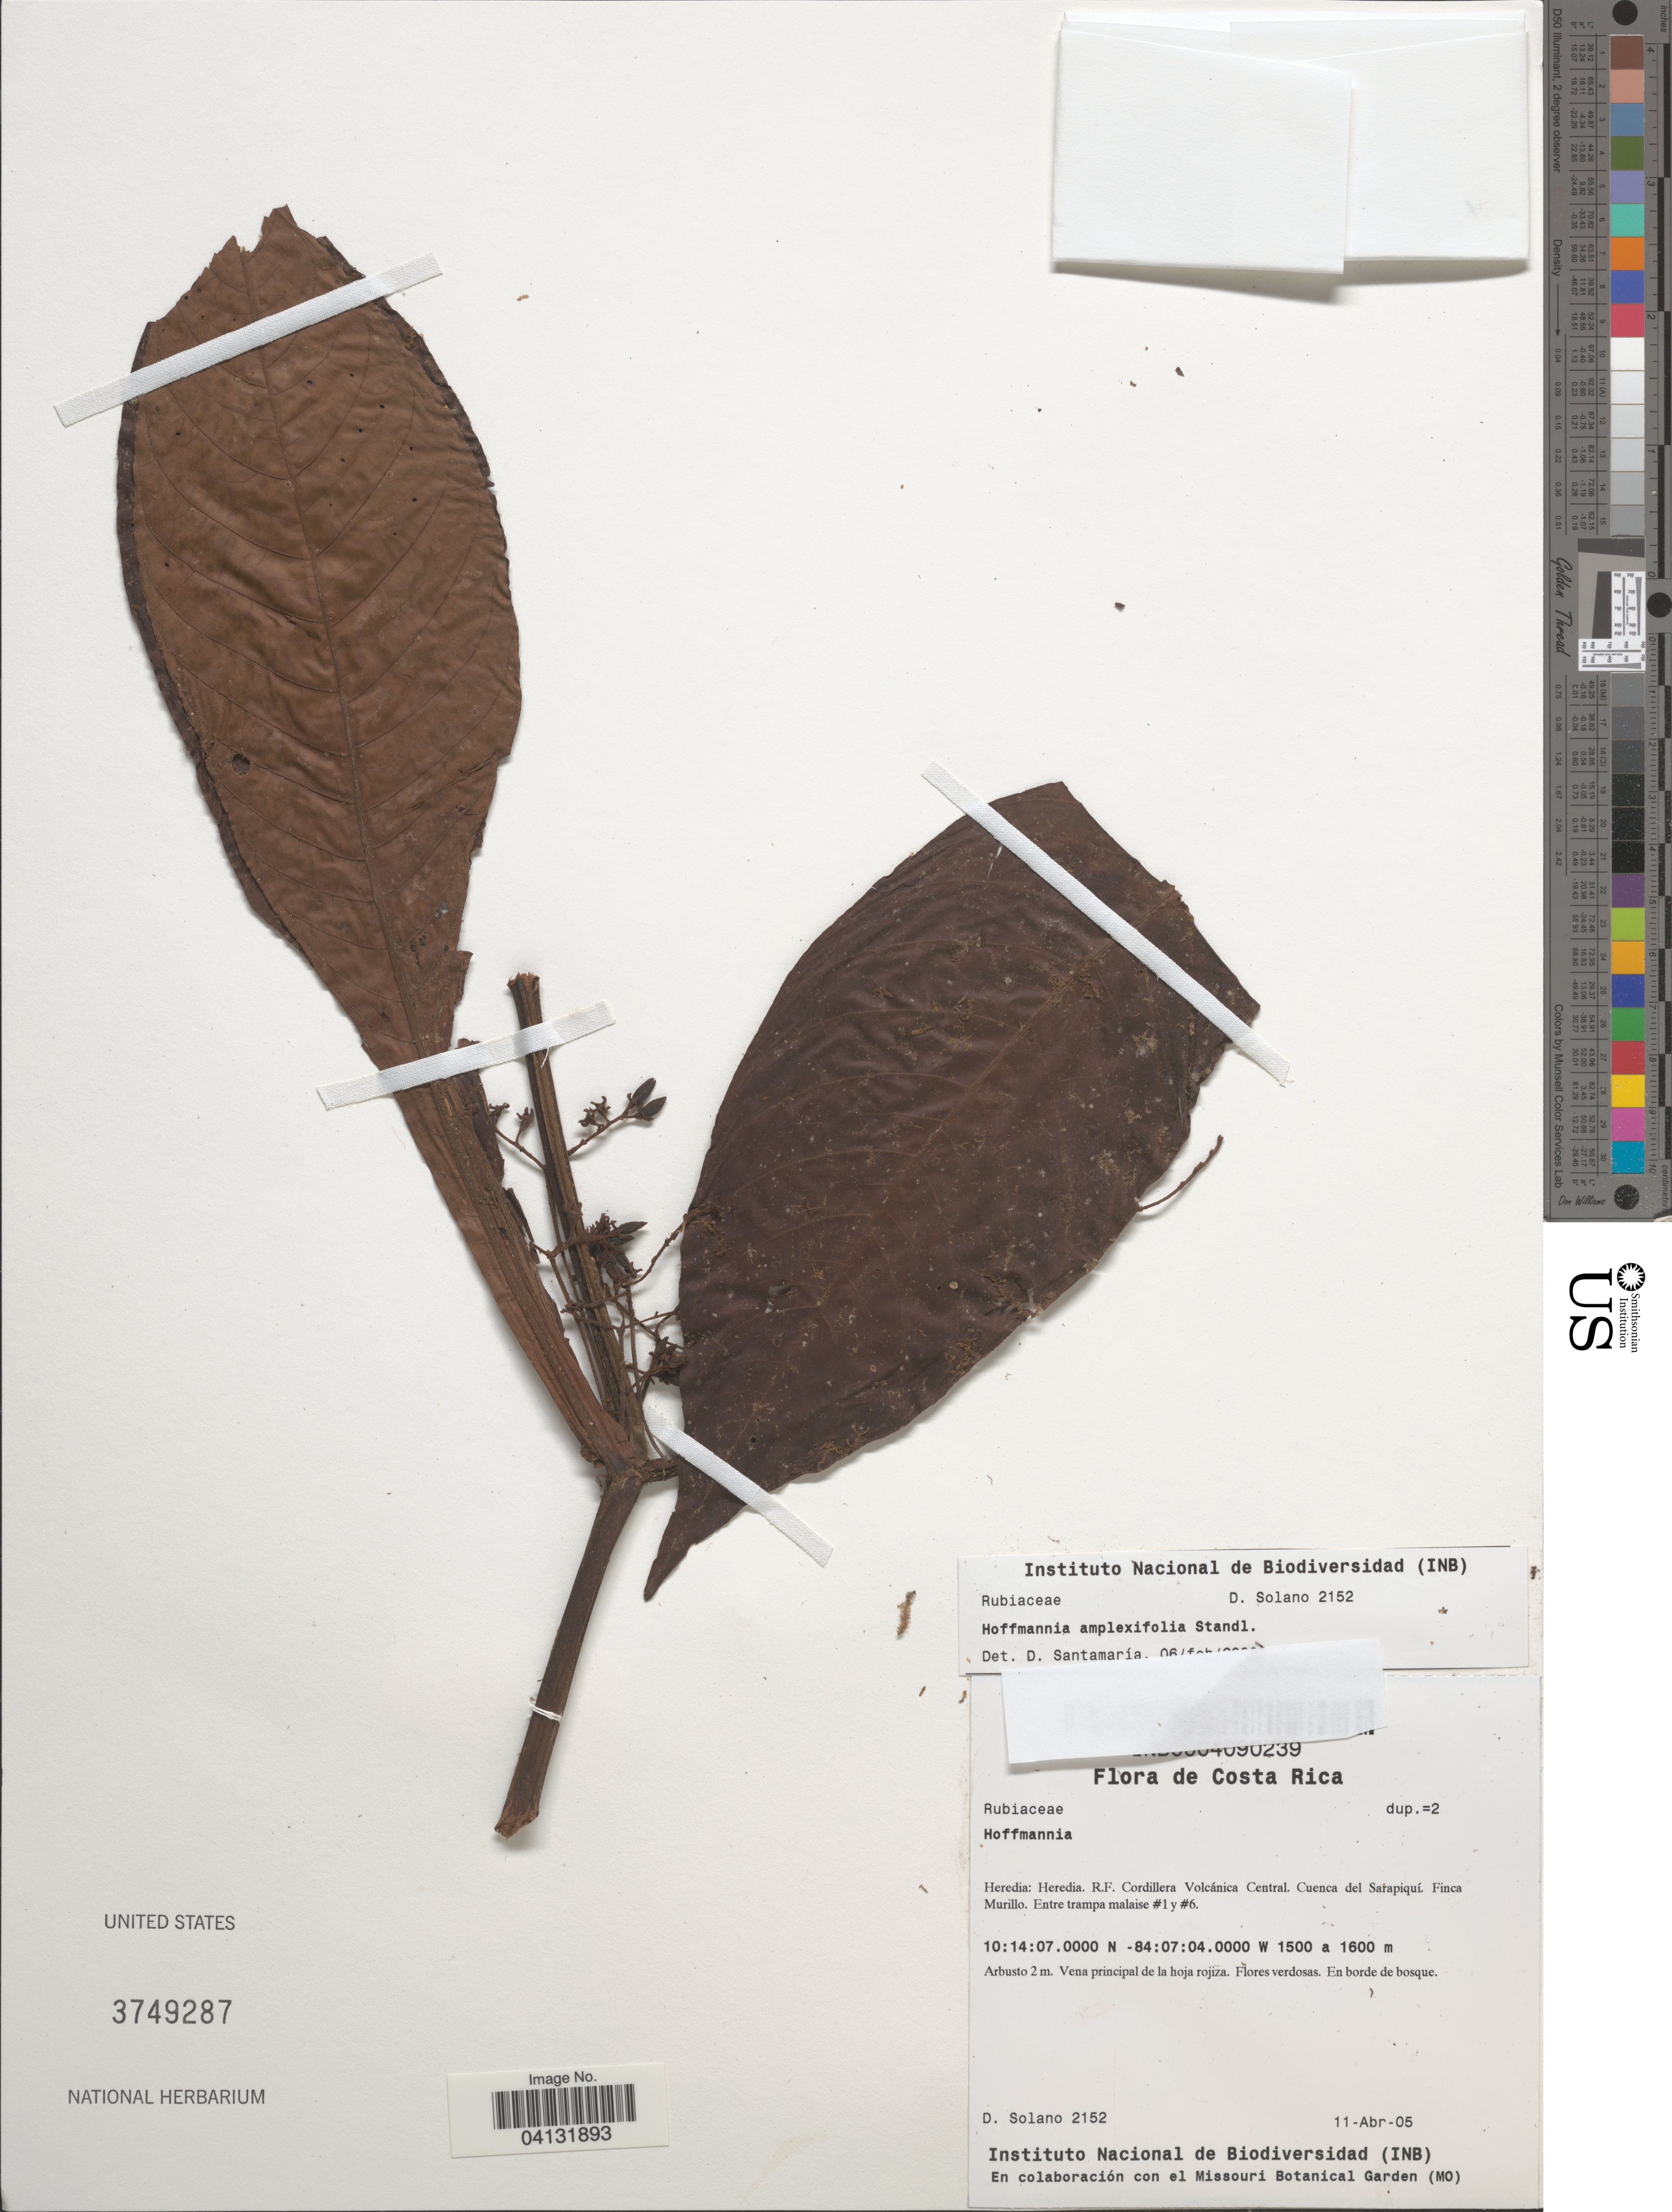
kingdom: Plantae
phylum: Tracheophyta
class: Magnoliopsida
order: Gentianales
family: Rubiaceae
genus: Hoffmannia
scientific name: Hoffmannia amplexifolia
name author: Standl.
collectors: D. Solano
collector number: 2152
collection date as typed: Transcribed d/m/y: 11/4/5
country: Costa Rica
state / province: Heredia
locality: Heredia. R.F. Cordillera Volcánica Central. Cuenca del Sarapiquí. Finca Murillo. Entre trampa malaise #1 y #6.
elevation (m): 1500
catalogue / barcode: US 3749287